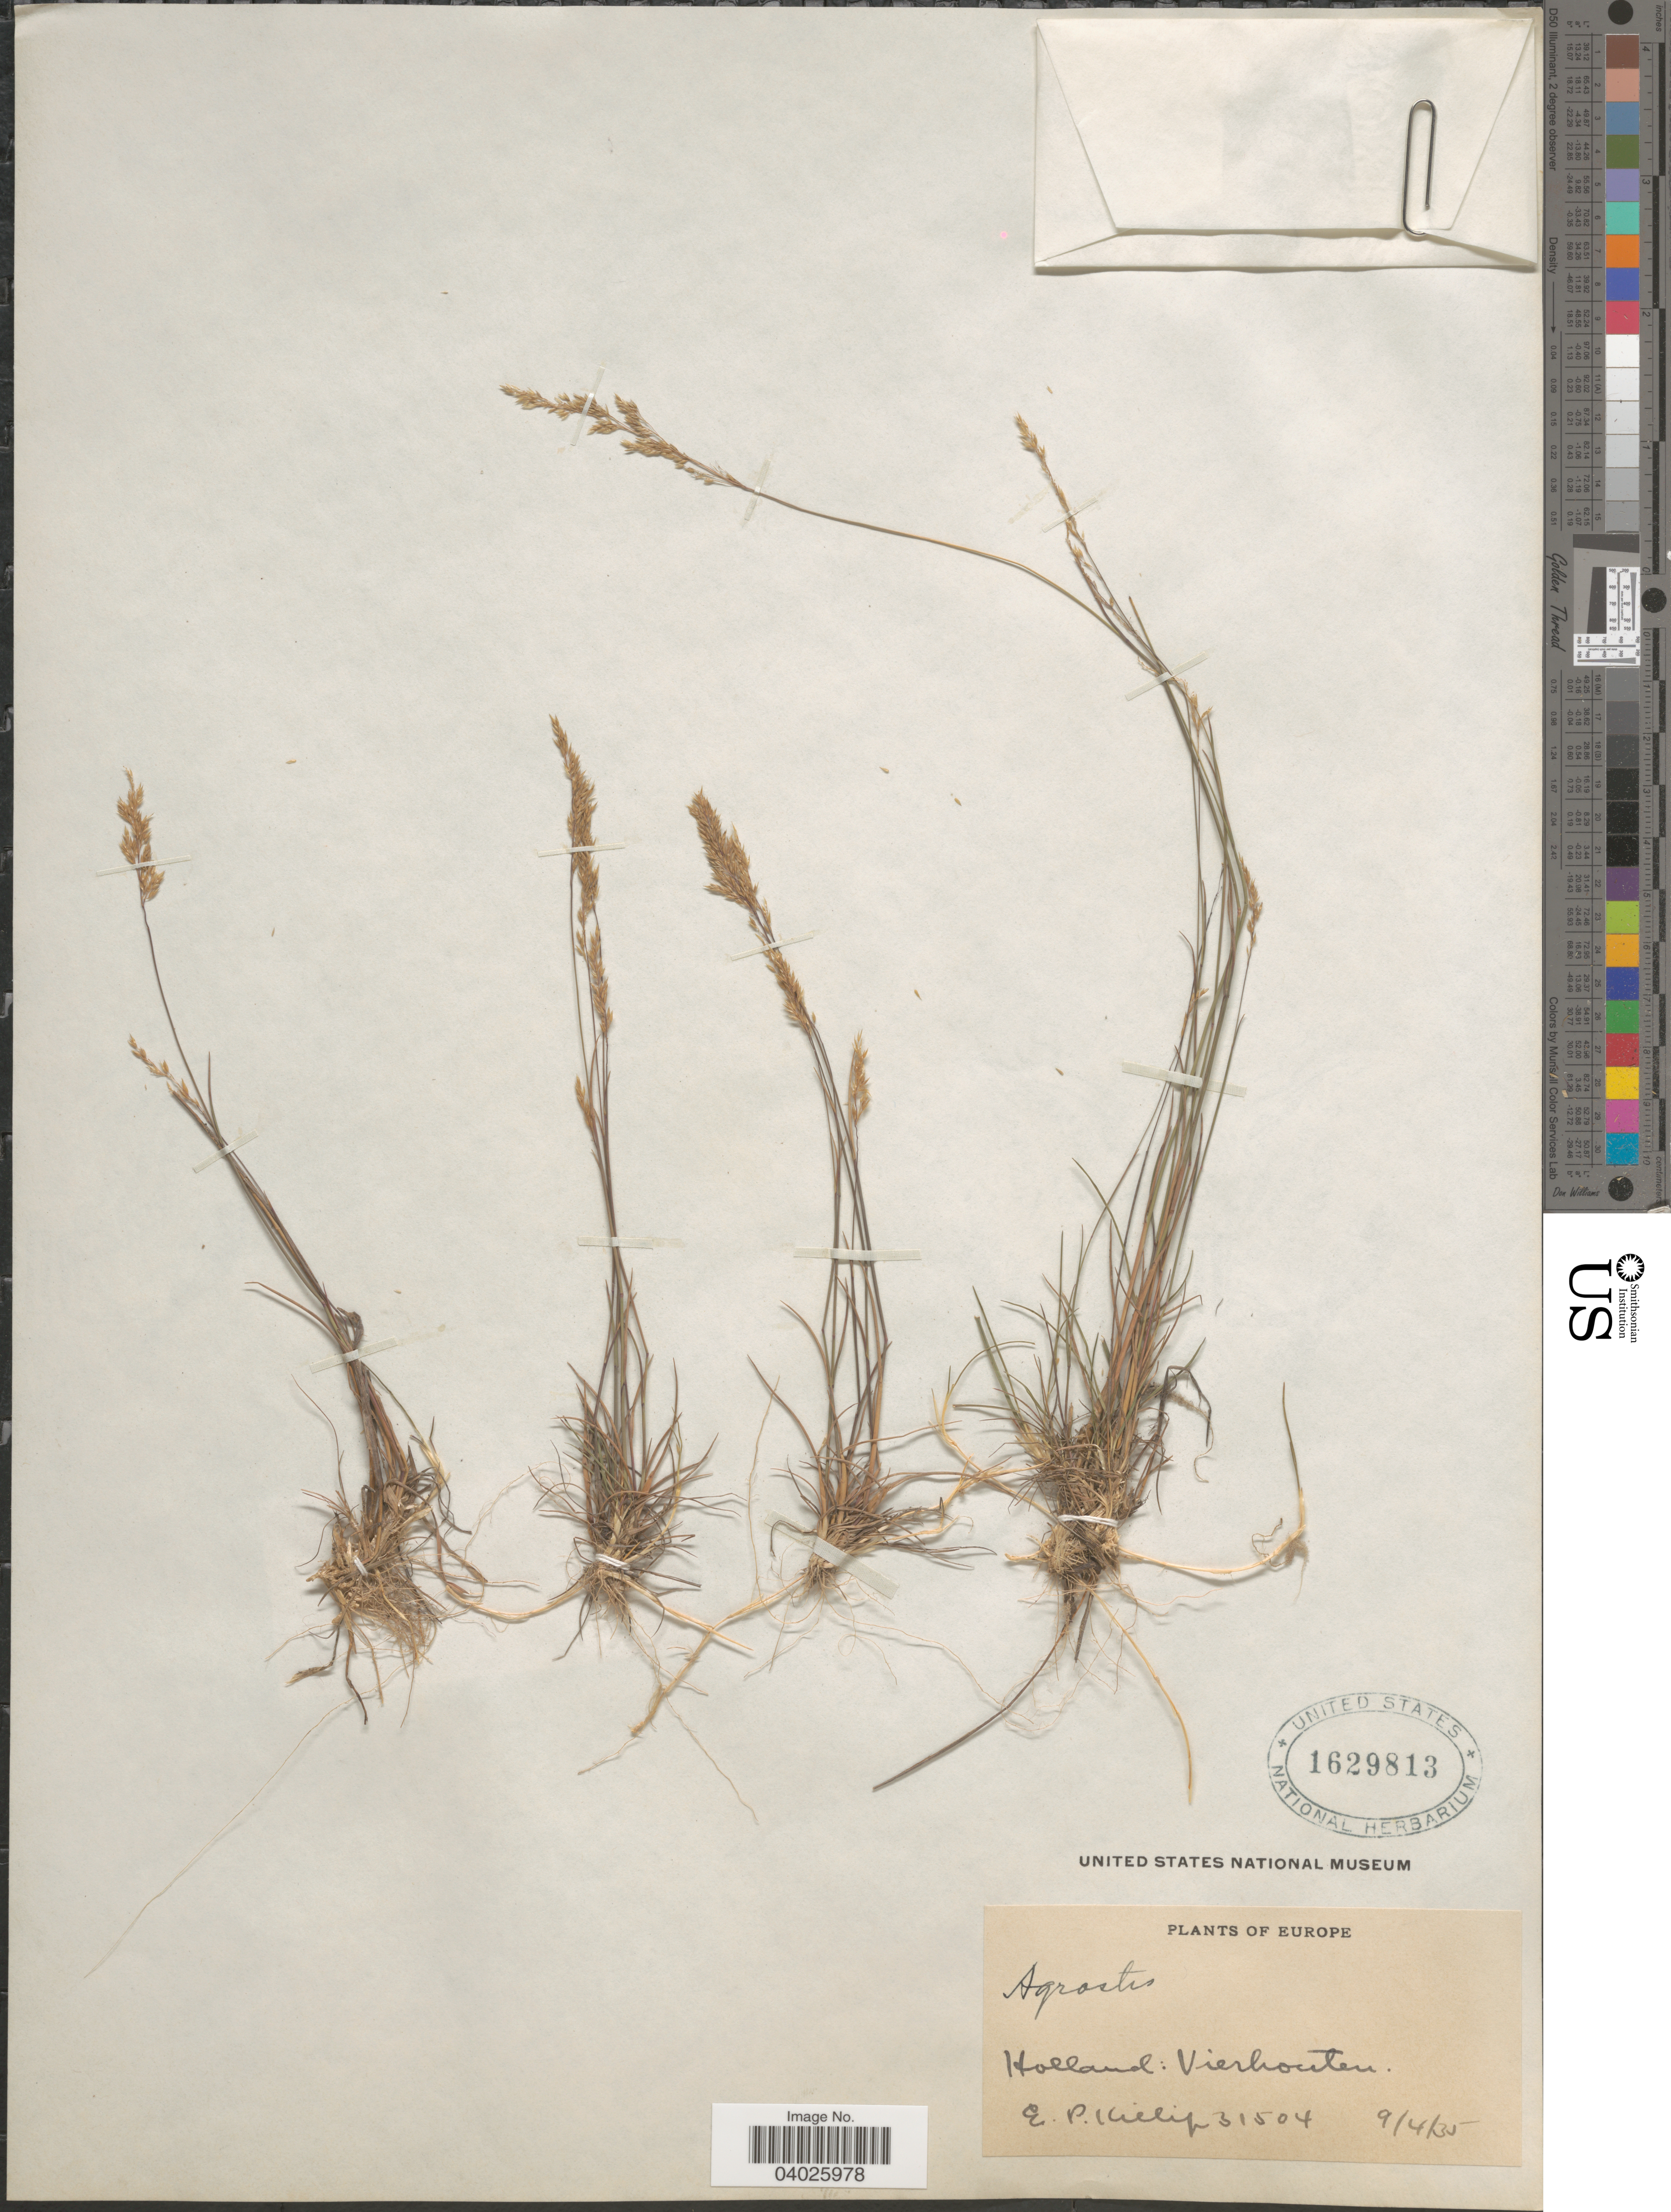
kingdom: Plantae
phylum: Tracheophyta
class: Liliopsida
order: Poales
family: Poaceae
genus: Agrostis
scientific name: Agrostis sp.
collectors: E. P. Killip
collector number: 31504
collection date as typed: Transcribed d/m/y: 9/4/35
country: Netherlands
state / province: Gelderland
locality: Europe. Holland: Vierhouten.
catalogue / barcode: US 1629813